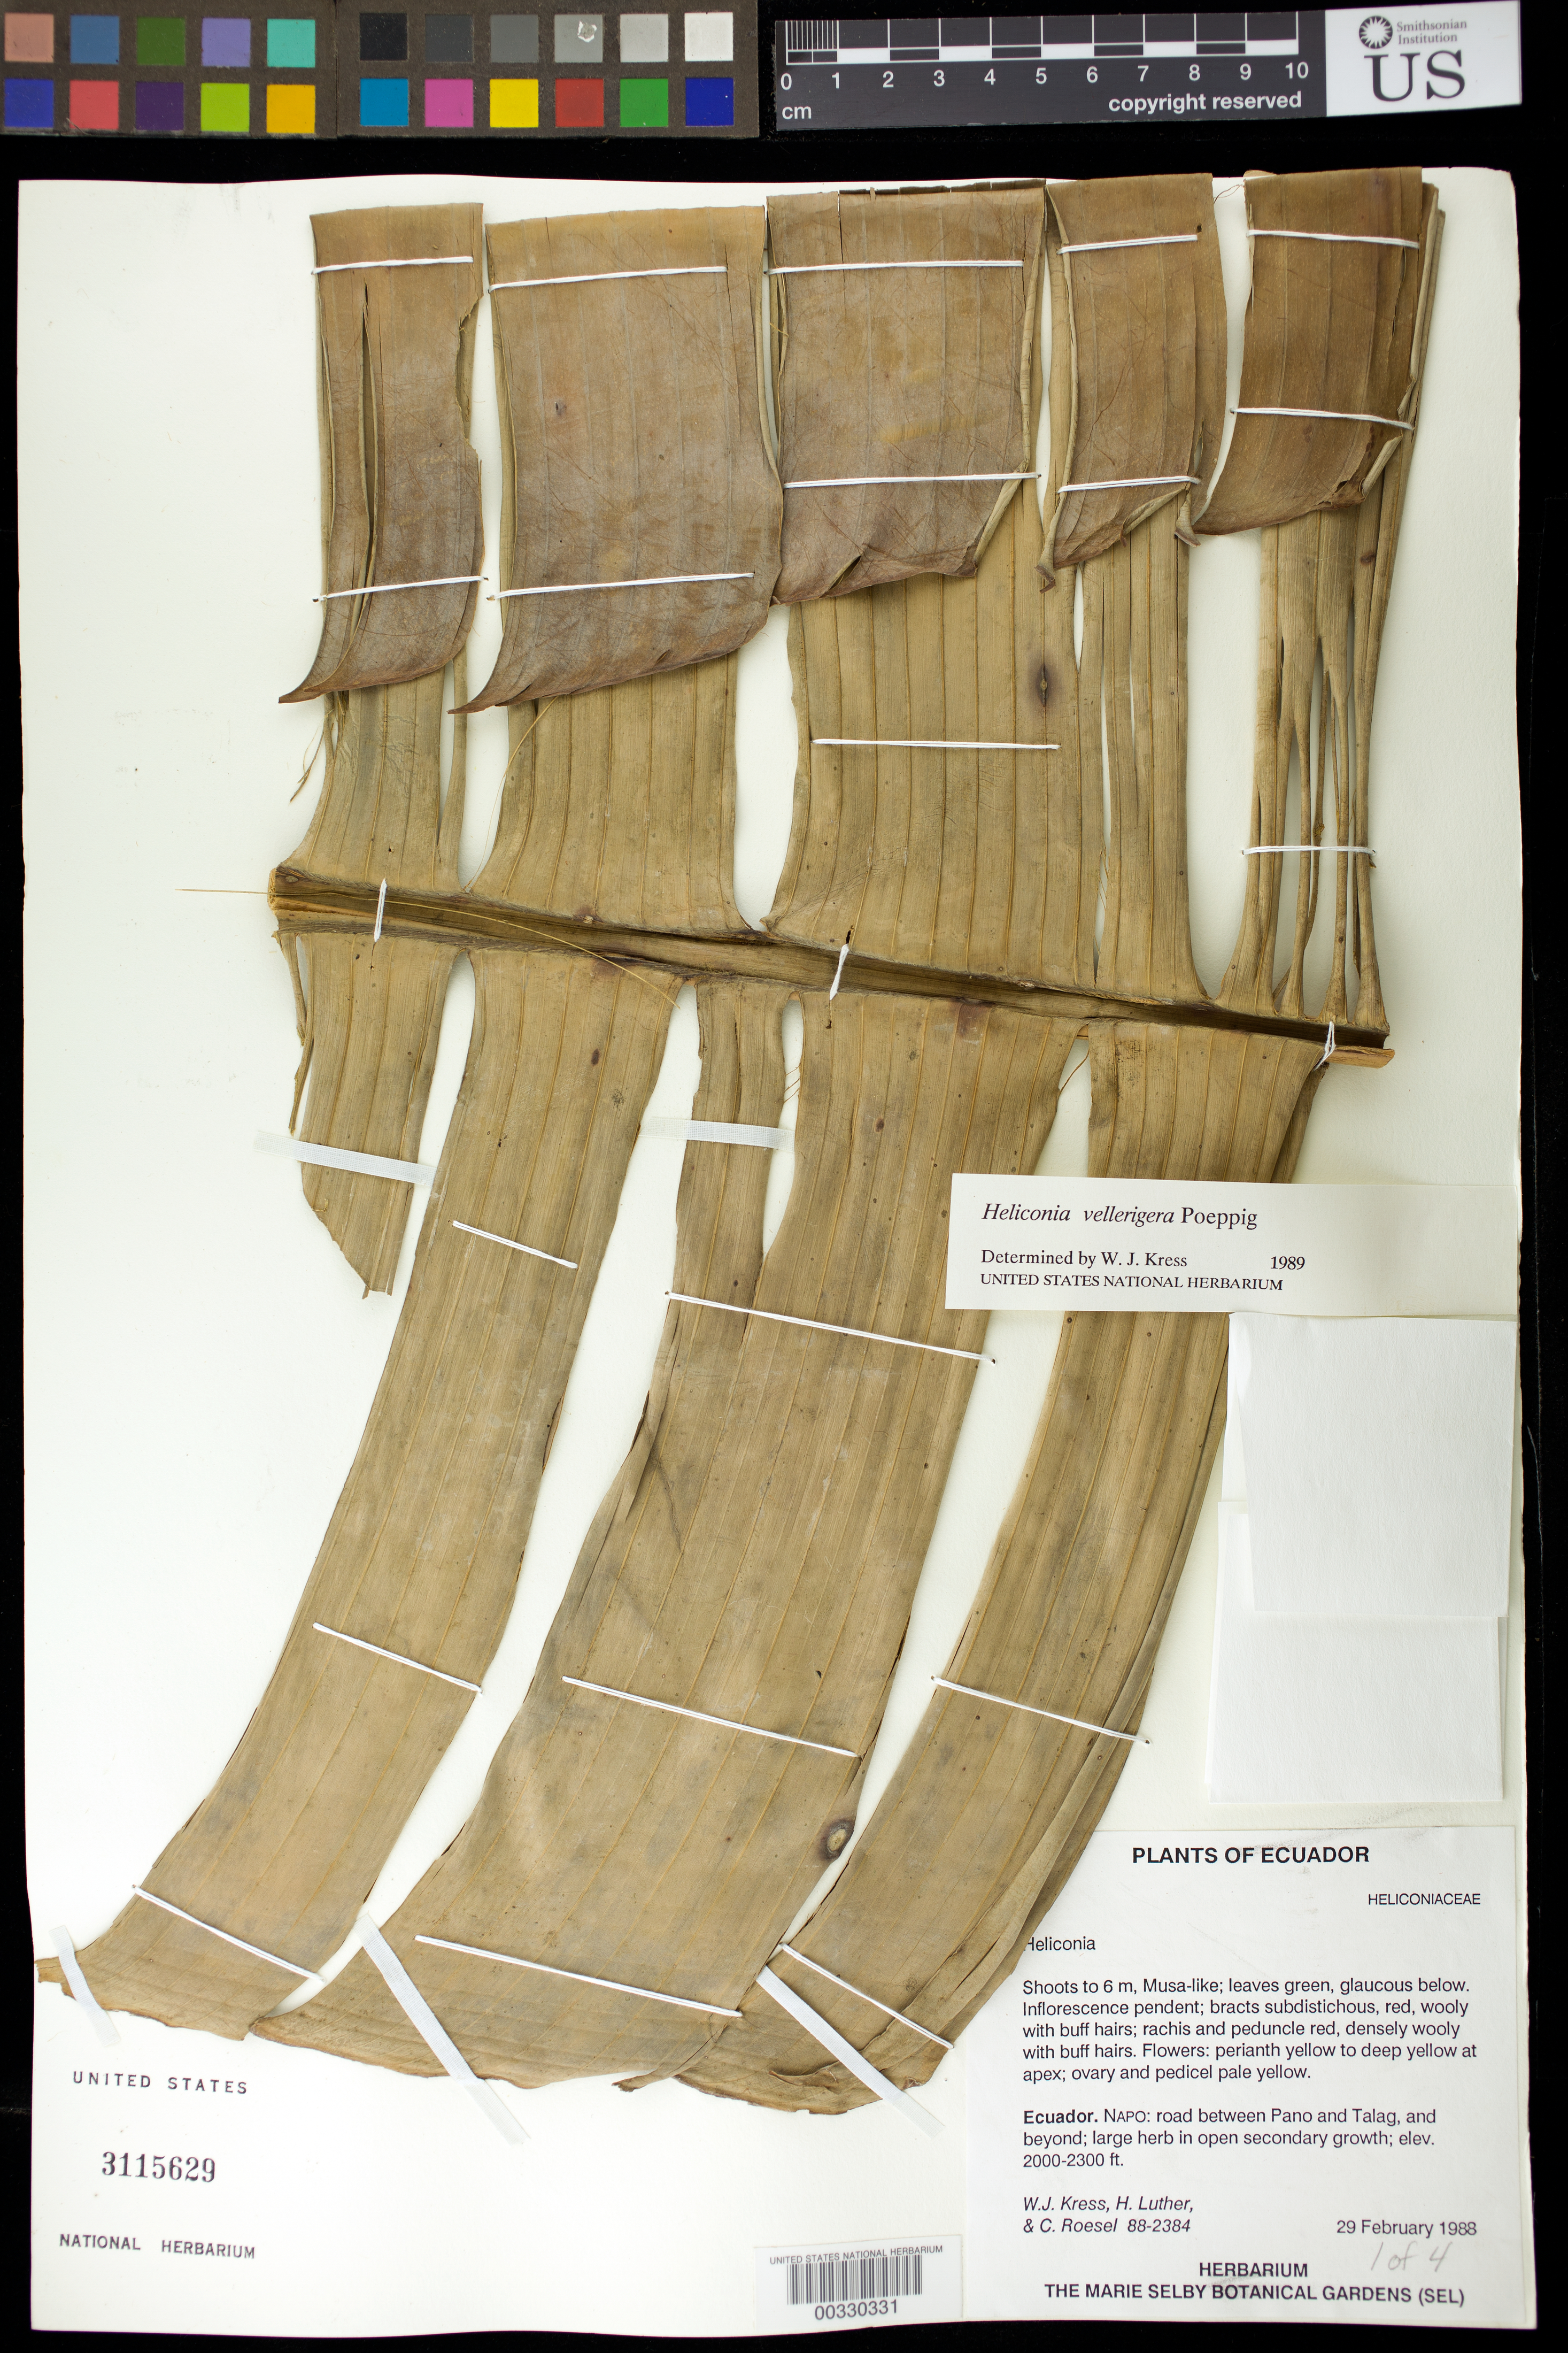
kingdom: Plantae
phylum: Tracheophyta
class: Liliopsida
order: Zingiberales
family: Heliconiaceae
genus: Heliconia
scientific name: Heliconia vellerigera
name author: Poepp.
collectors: W. J. Kress, Harry E. Luther & C. S. Roesel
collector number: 88-2384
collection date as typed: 29 Feb 1988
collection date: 1988-02-29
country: Ecuador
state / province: Napo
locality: Road between pano and talag, and beyond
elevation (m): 610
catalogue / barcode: US 3115629